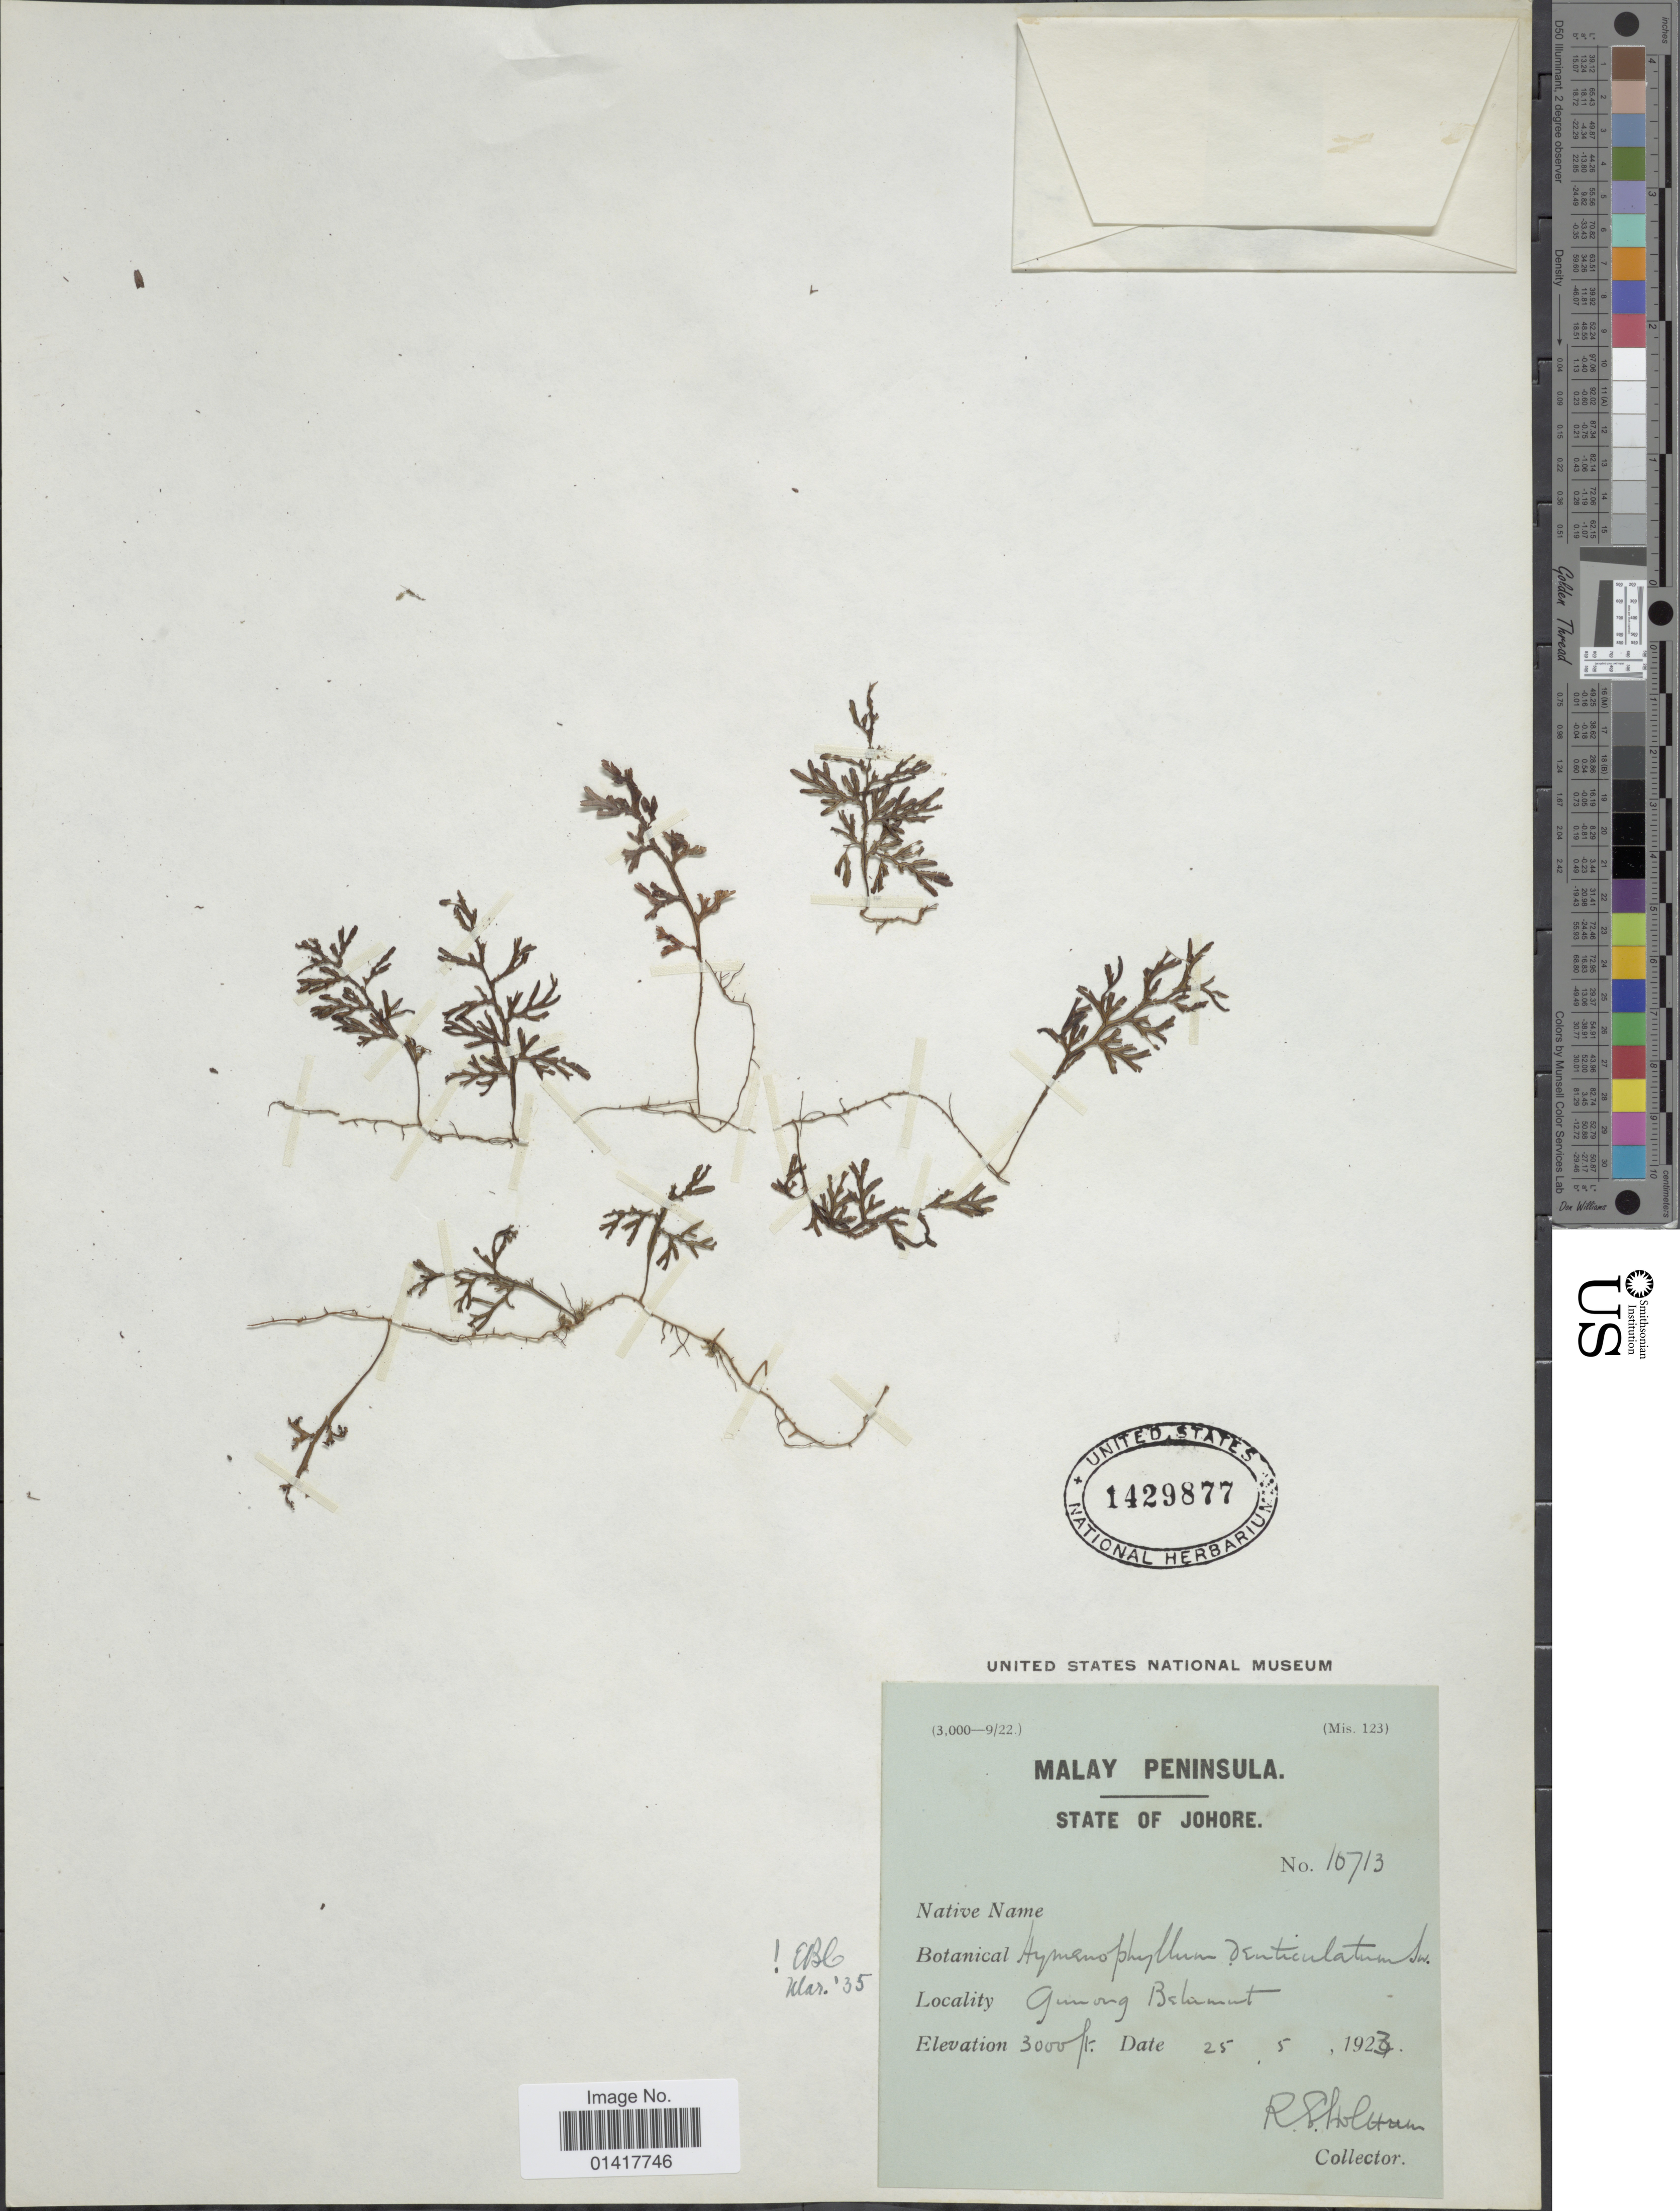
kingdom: Plantae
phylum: Tracheophyta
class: Polypodiopsida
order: Hymenophyllales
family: Hymenophyllaceae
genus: Hymenophyllum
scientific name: Hymenophyllum denticulatum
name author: Sw.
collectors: R. E. Holttum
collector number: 10713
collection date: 1923-05-25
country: Malaysia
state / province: Johor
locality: Malay Peninsula. State of Johore. Gunong Belamut [interpreted]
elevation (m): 914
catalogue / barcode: US 1429877